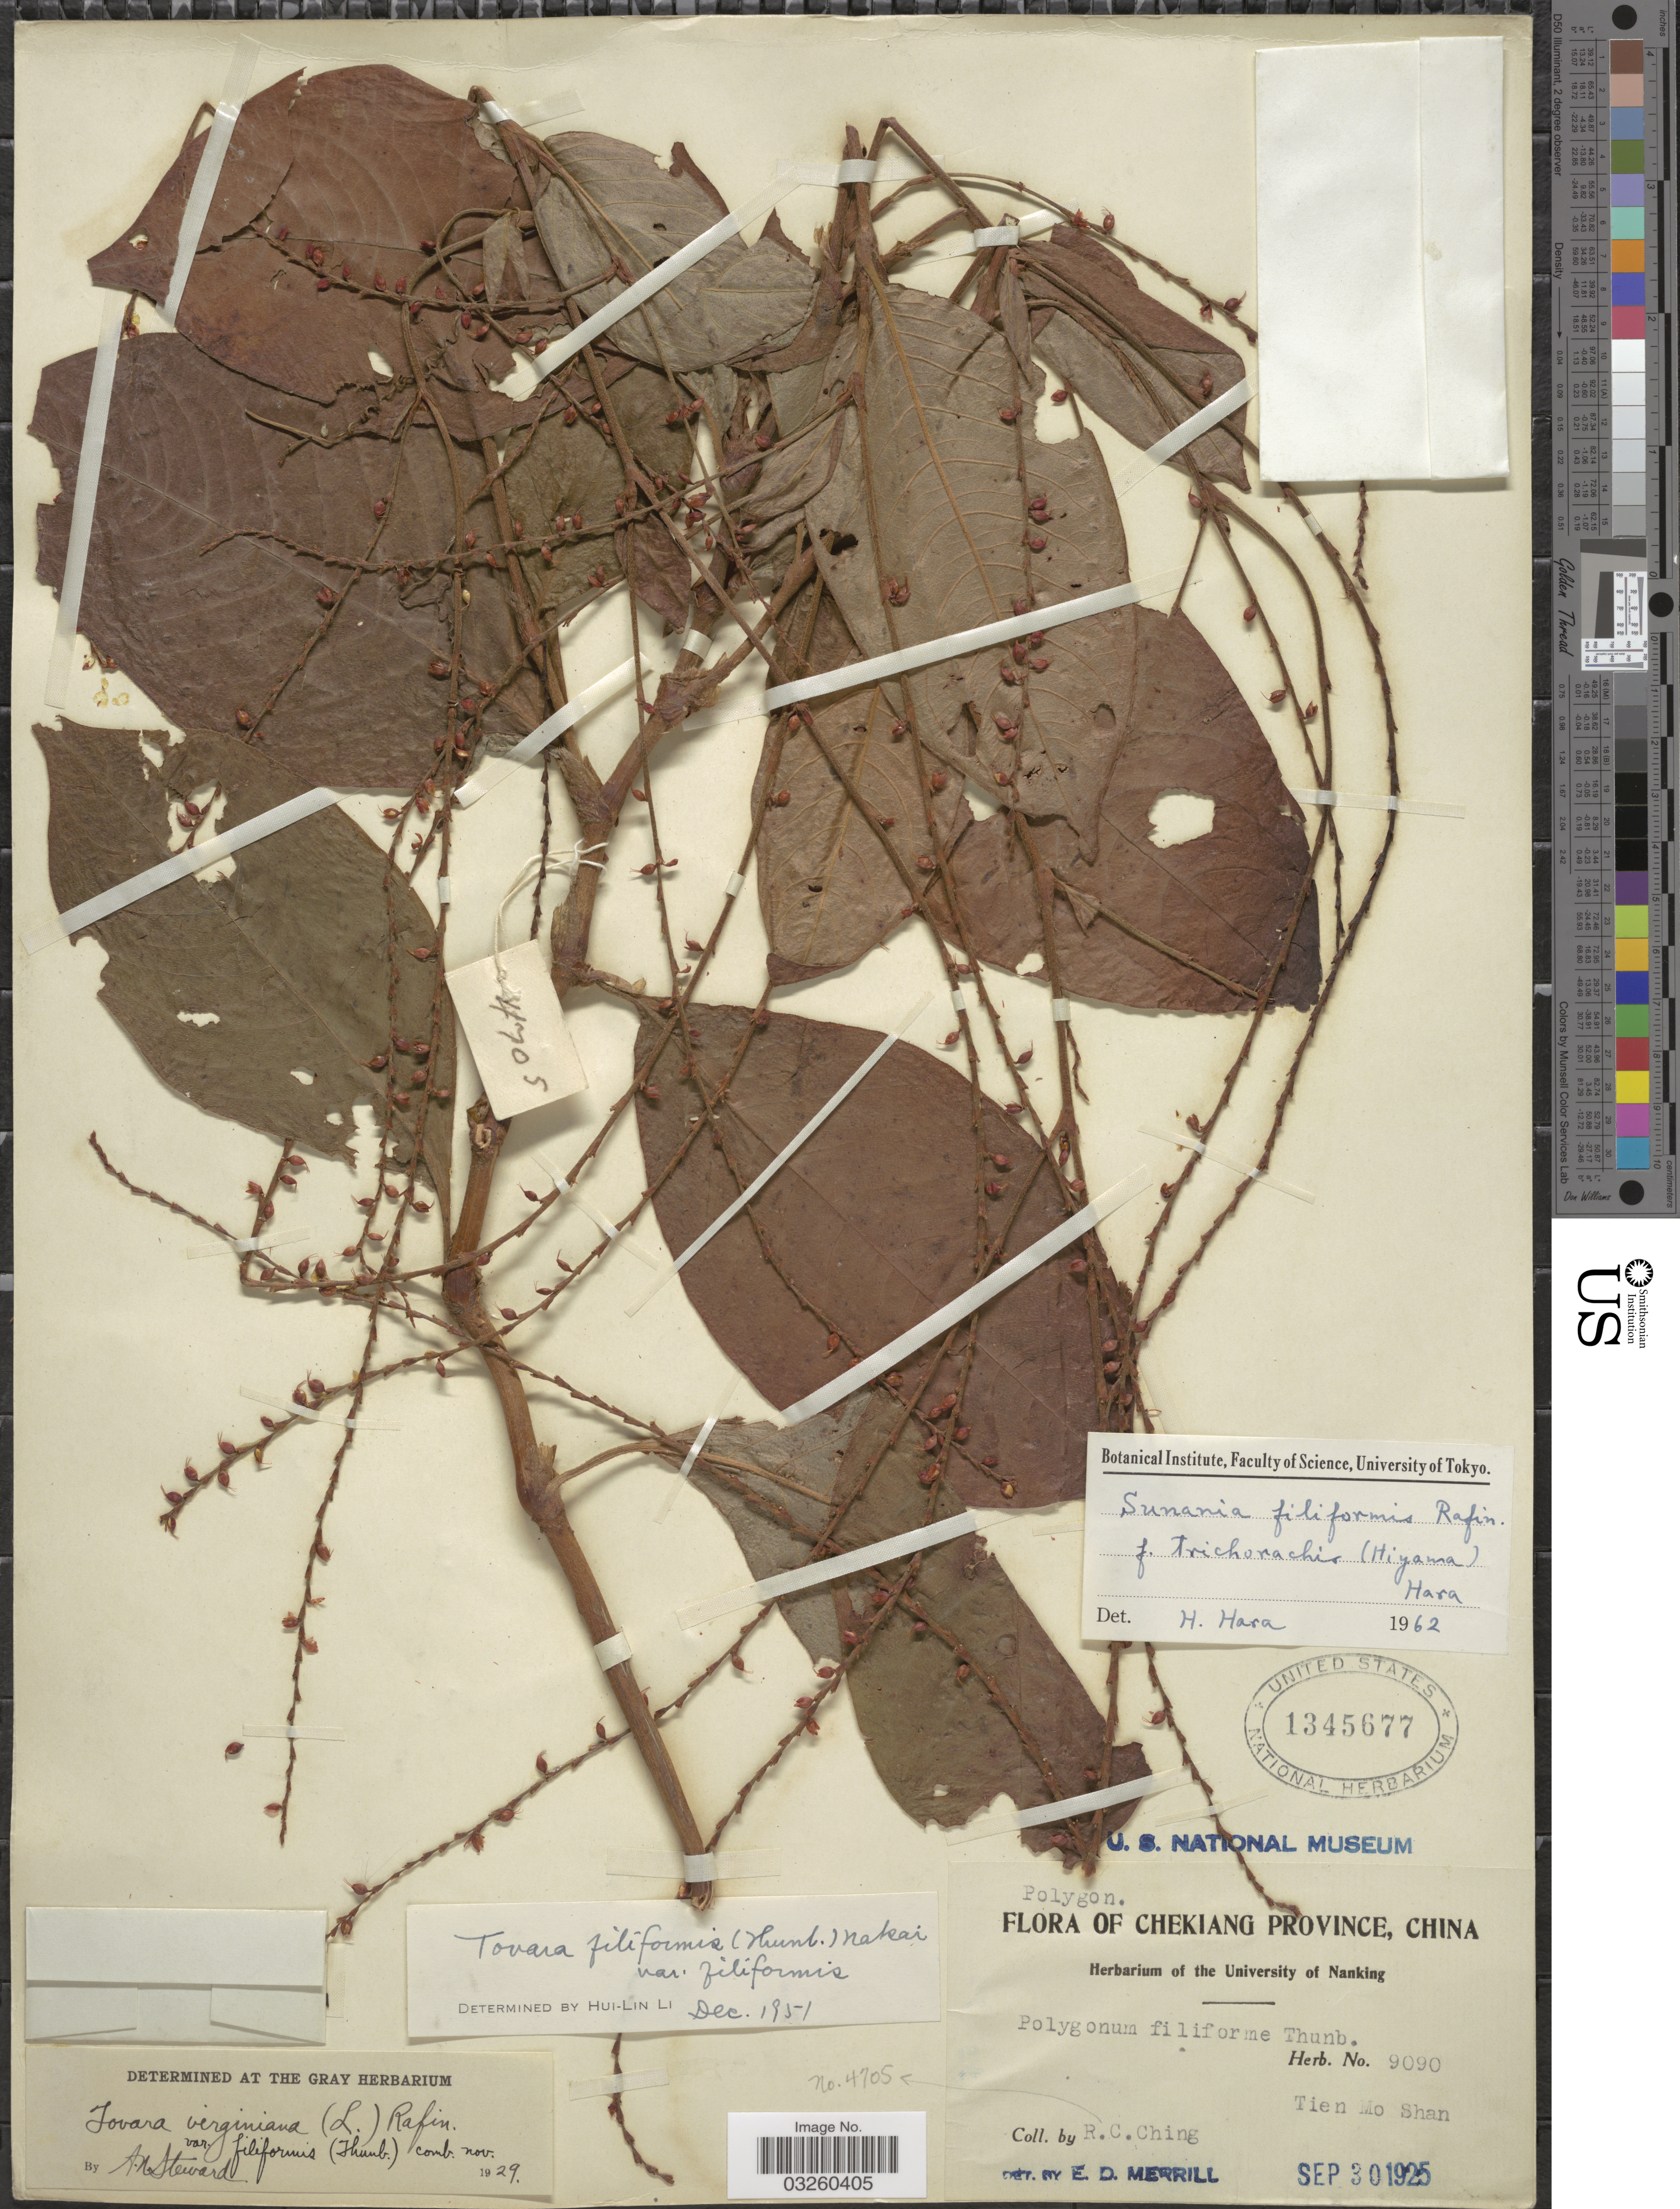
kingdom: Plantae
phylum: Tracheophyta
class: Magnoliopsida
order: Caryophyllales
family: Polygonaceae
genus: Persicaria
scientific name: Persicaria filiformis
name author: (Thunb.) Nakai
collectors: R. C. Ching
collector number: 4705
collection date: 1925-09-30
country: China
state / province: Zhejiang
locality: Chekiang Province. Tien Mo Shan.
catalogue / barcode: US 1345677